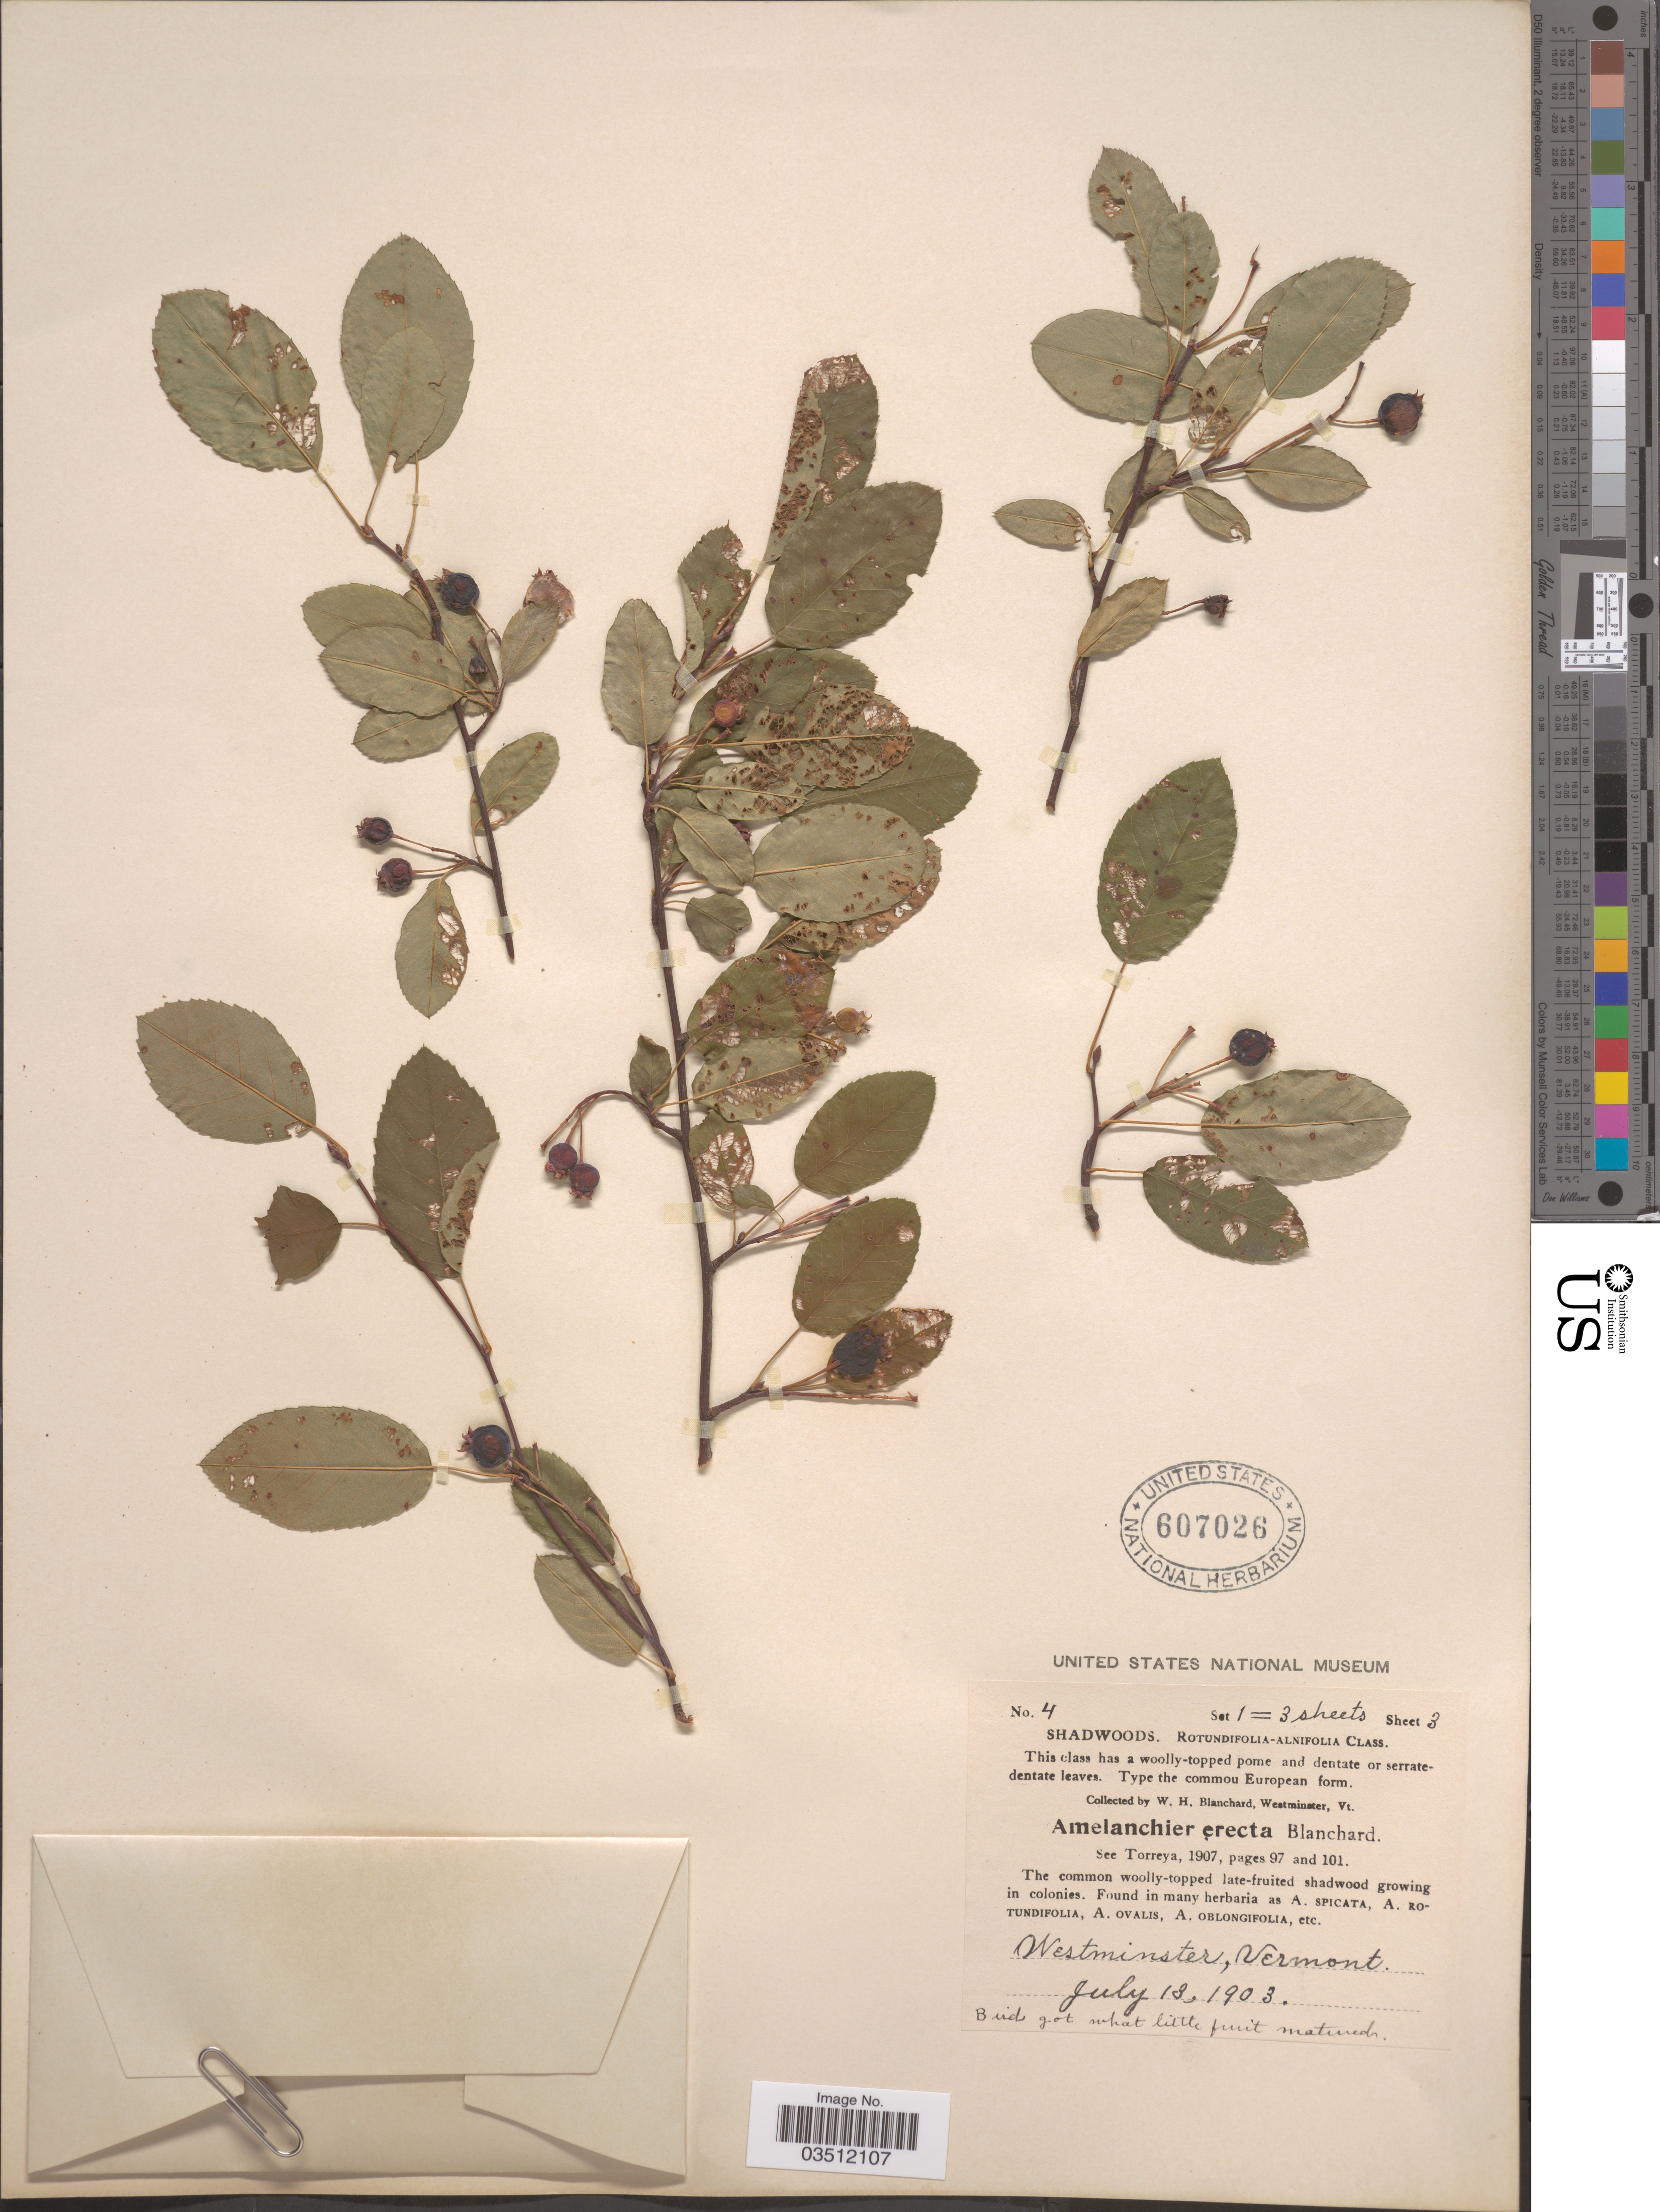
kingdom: Plantae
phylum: Tracheophyta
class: Magnoliopsida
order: Rosales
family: Rosaceae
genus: Amelanchier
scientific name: Amelanchier erecta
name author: Blanch.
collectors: W. H. Blanchard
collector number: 4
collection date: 1903-07-13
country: United States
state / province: Vermont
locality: Westminster.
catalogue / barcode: US 607026